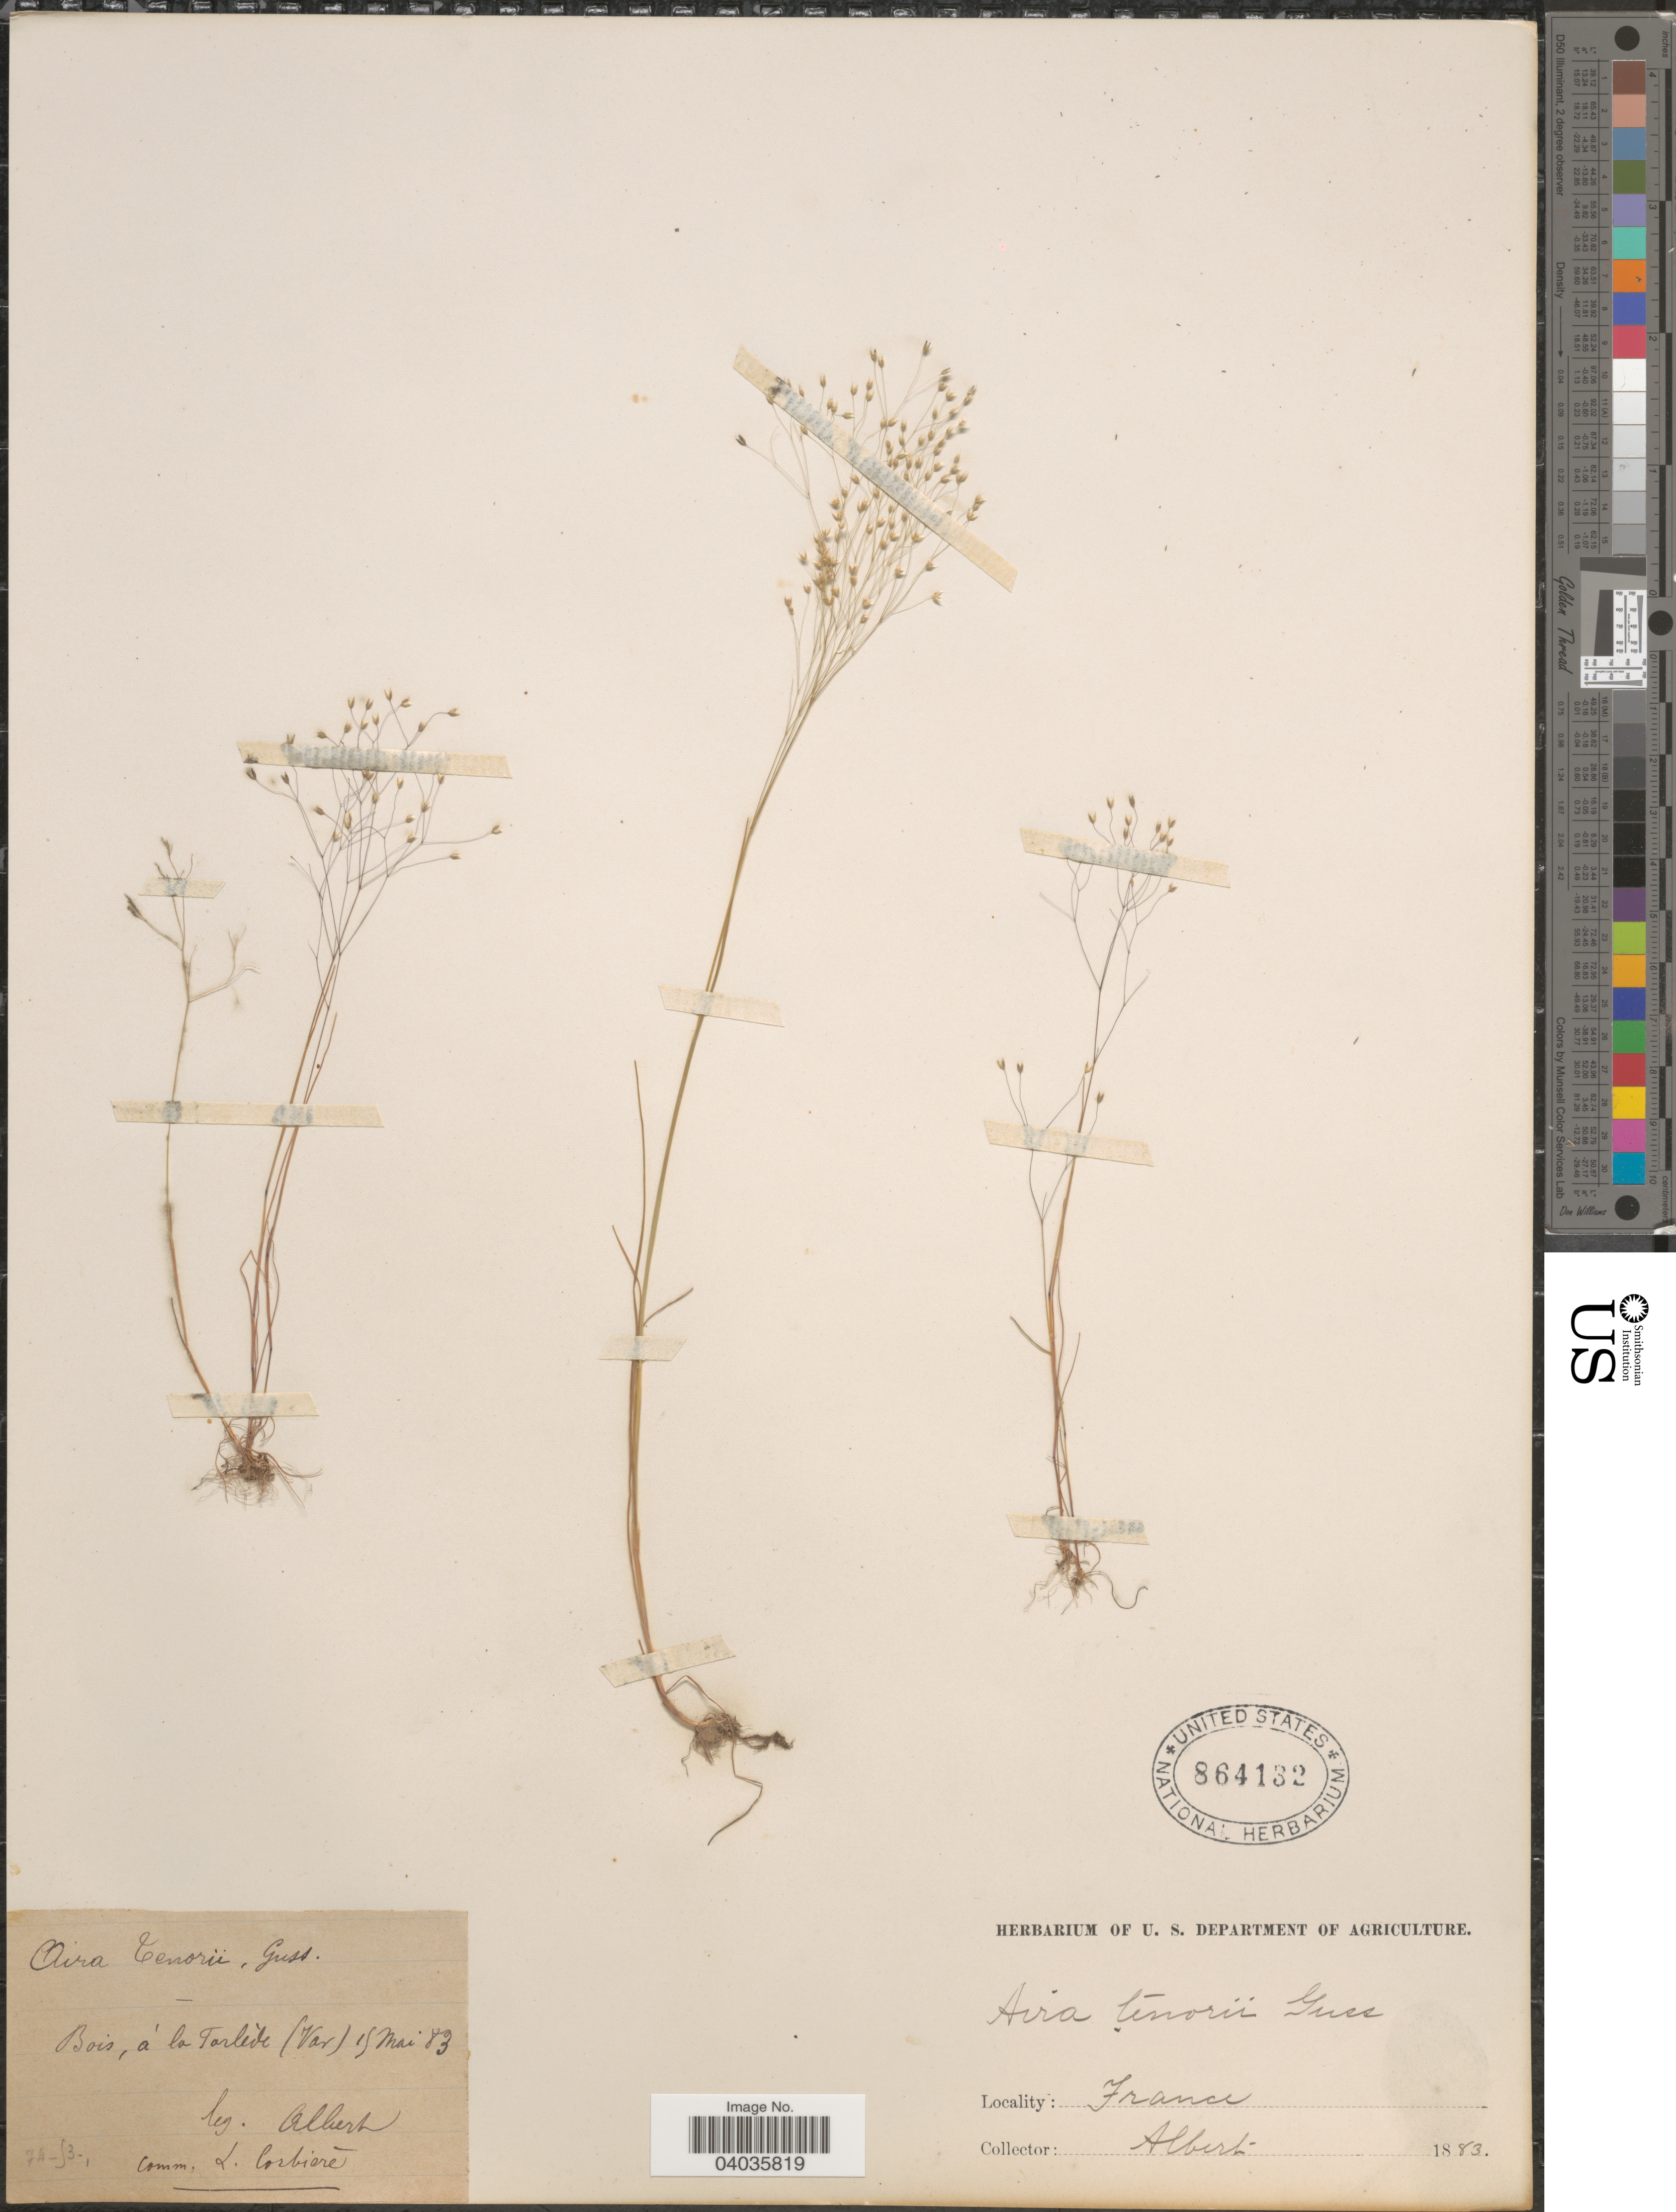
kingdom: Plantae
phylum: Tracheophyta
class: Liliopsida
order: Poales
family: Poaceae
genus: Aira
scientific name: Aira tenorei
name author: Gussone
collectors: -- Albert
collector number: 74-53*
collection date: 1883-05-15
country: France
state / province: Provence-Alpes-Côte d'Azur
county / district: Var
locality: Bois, à la Forlede (Var).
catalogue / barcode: US 864132